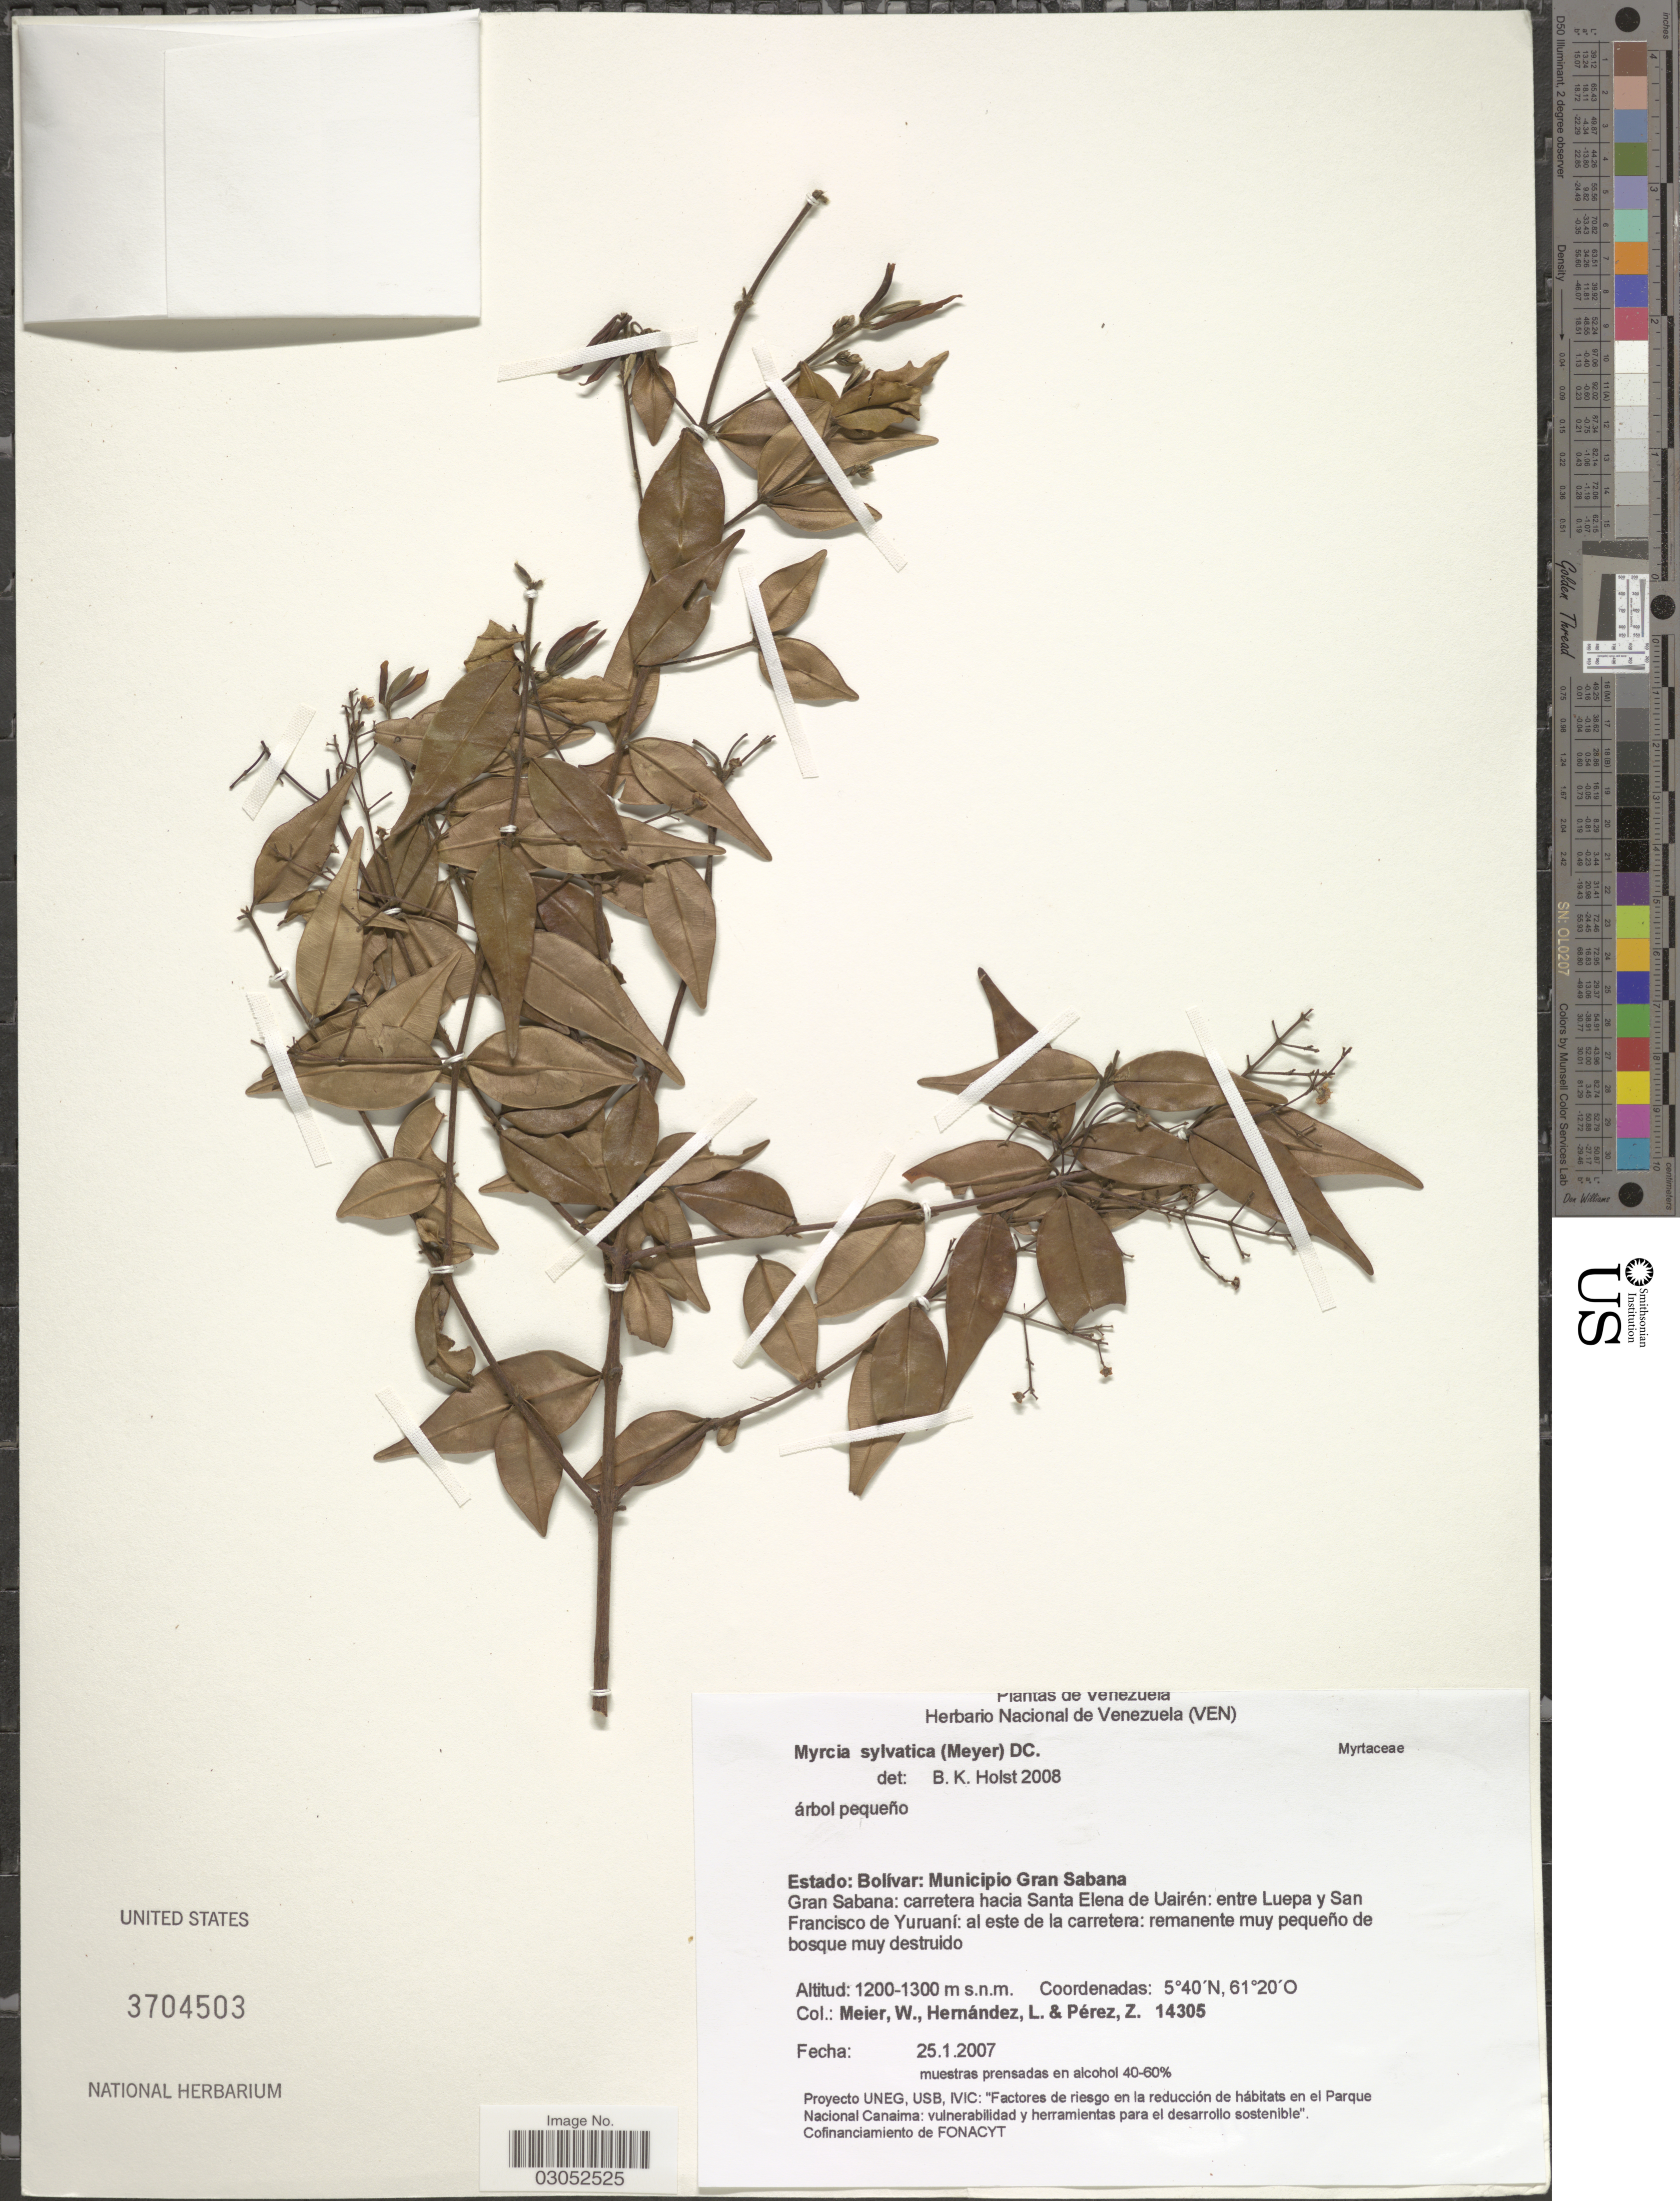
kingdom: Plantae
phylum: Tracheophyta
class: Magnoliopsida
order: Myrtales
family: Myrtaceae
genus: Myrcia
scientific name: Myrcia sylvatica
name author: (G. Mey.) DC.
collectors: W. Meier, L. Hernández & Z. Perez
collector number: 14305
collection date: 2007-01-25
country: Venezuela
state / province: Bolivar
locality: Estado: Bolívar: Municipio Gran Sabana. Gran Sabana: carretera hacia Santa Elena de Uairén: entre Luepa y San Francisco de Yuruaní: al este de la carretera.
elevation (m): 1200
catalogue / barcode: US 3704503